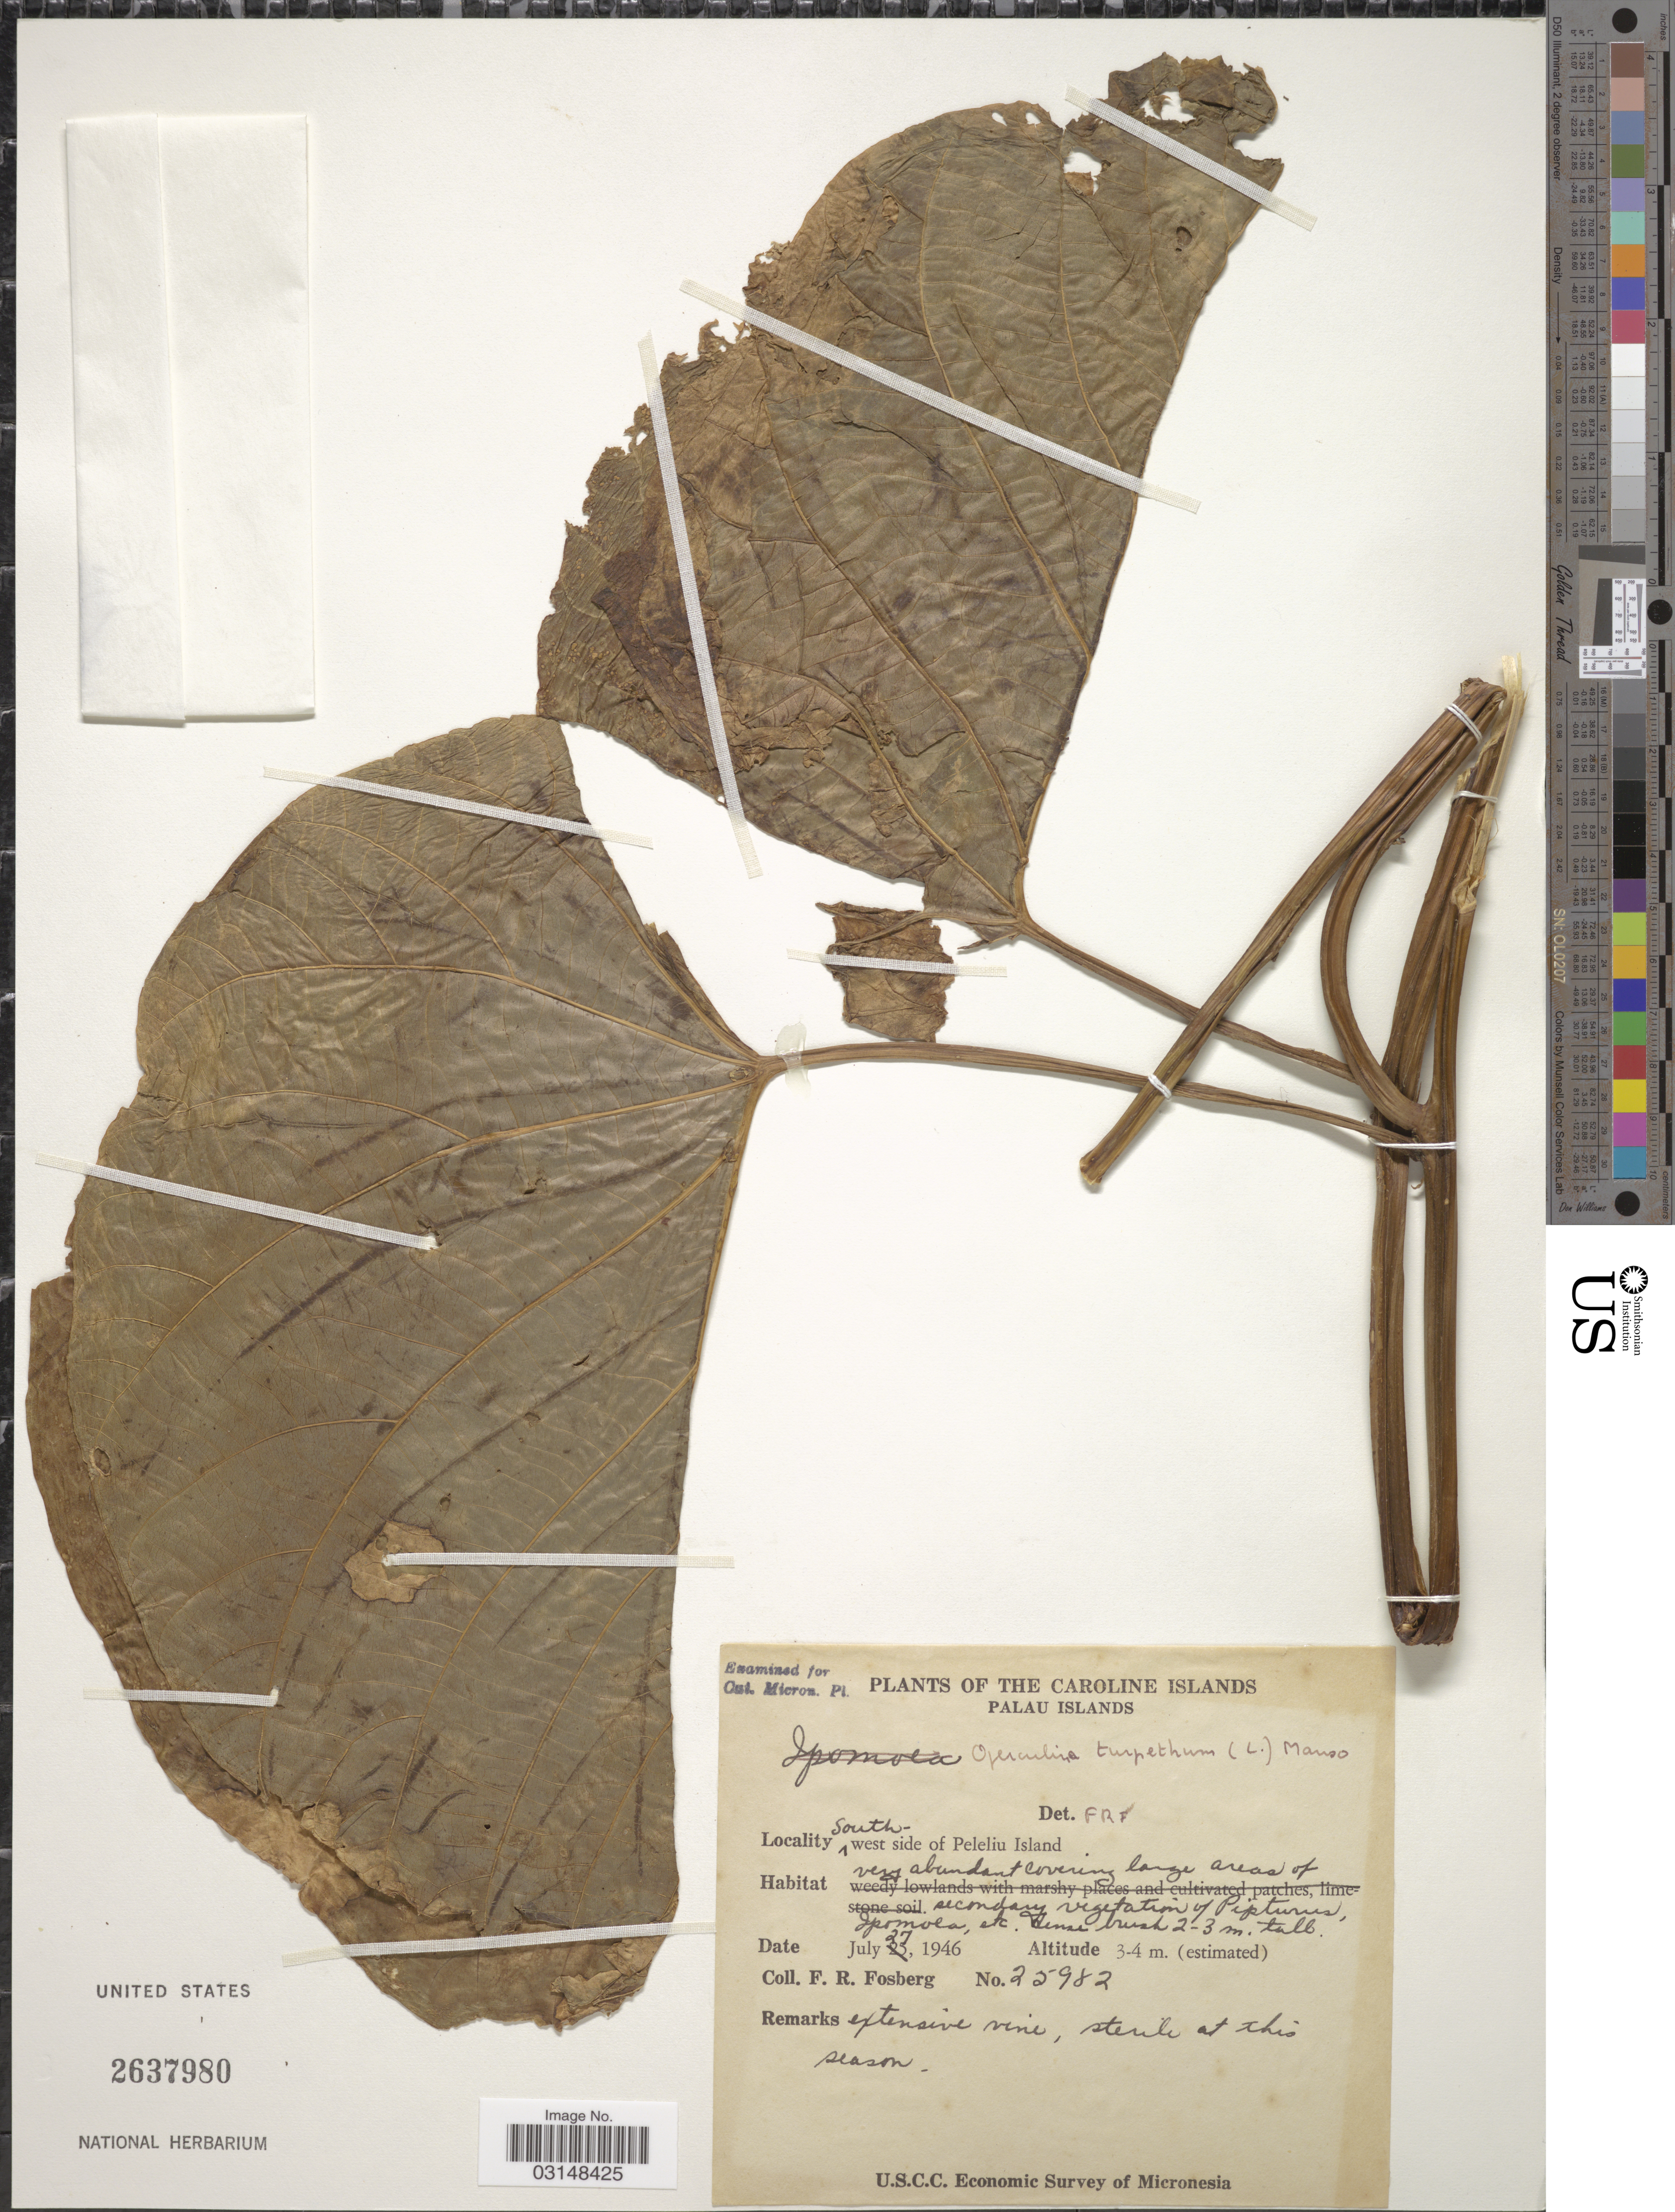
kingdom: Plantae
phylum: Tracheophyta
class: Magnoliopsida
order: Solanales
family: Convolvulaceae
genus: Operculina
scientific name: Operculina turpethum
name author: (L.) Silva Manso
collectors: F. R. Fosberg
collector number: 25982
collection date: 1946-07-27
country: Palau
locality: The Caroline Islands, Palau Islands, Southwest side of Peleliu Island.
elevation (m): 3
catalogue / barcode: US 2637980